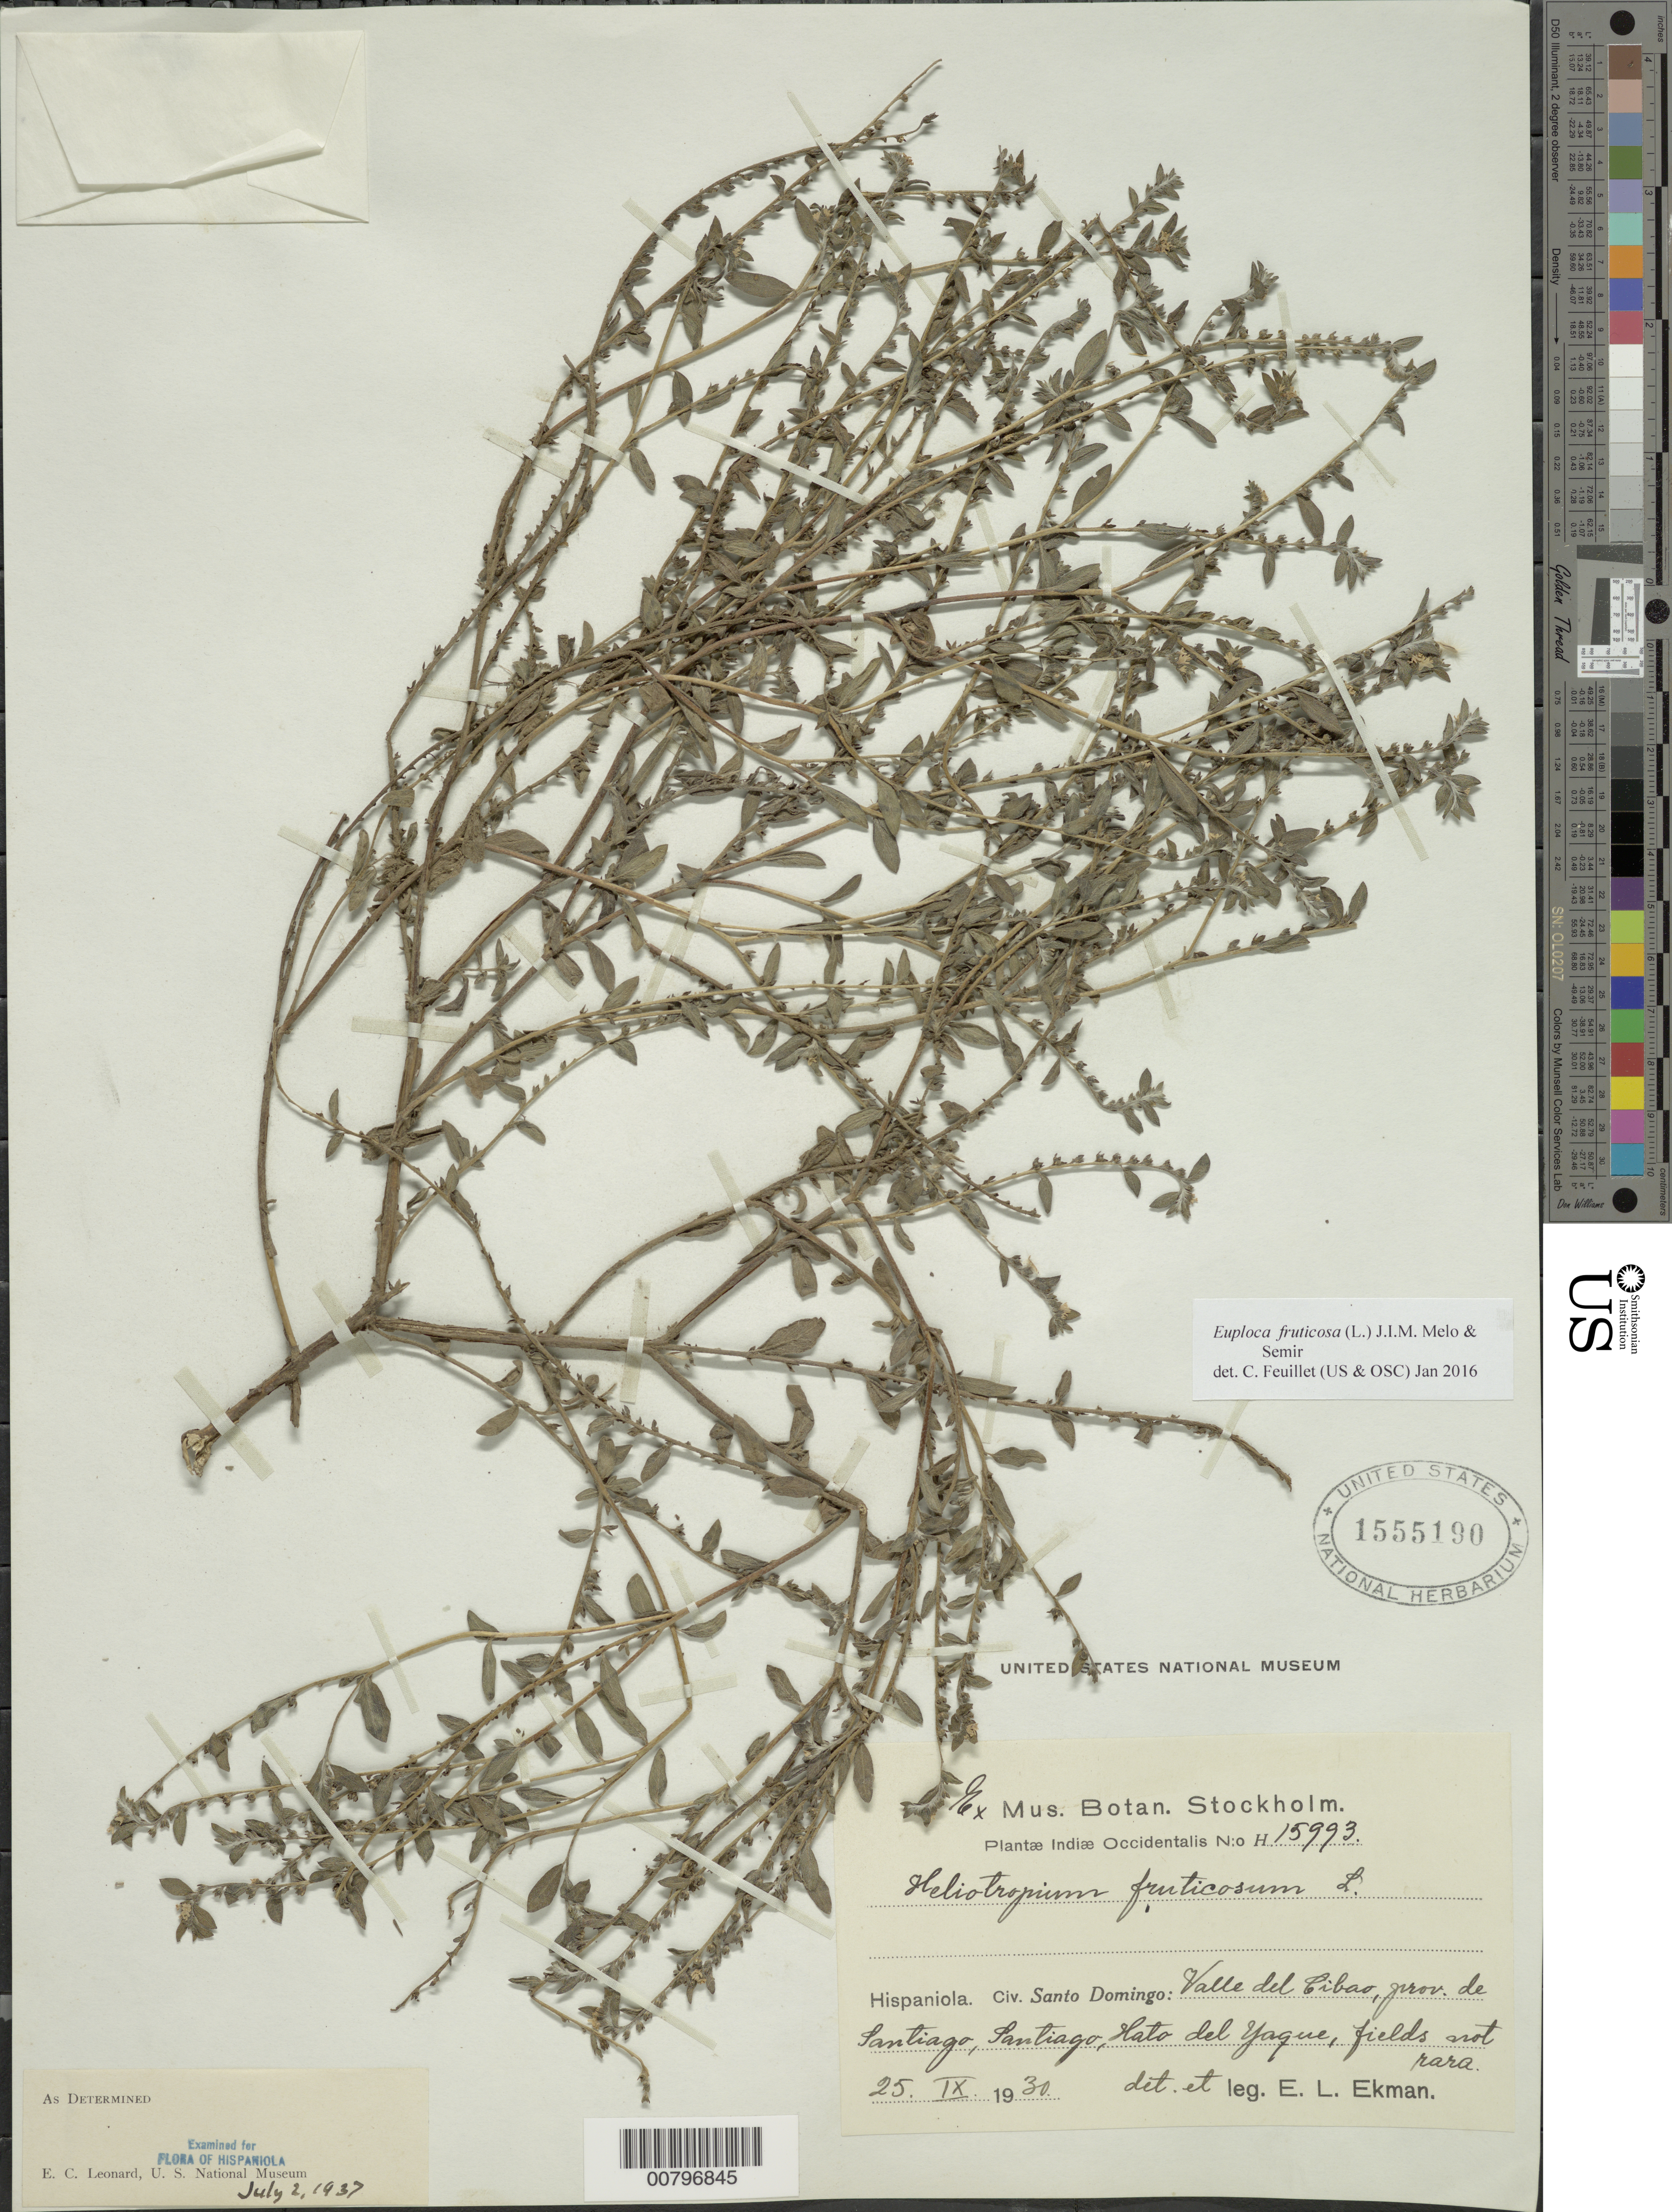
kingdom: Plantae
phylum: Tracheophyta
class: Magnoliopsida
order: Boraginales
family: Heliotropiaceae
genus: Euploca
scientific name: Euploca fruticosa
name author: (L.) J.I.M. Melo & Semir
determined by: Feuillet, C.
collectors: E. L. Ekman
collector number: H 15993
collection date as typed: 25 Sep 1930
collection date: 1930-09-25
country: Dominican Republic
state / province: Distrito Nacional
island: Hispaniola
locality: Cibao Valley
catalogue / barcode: US 1555190